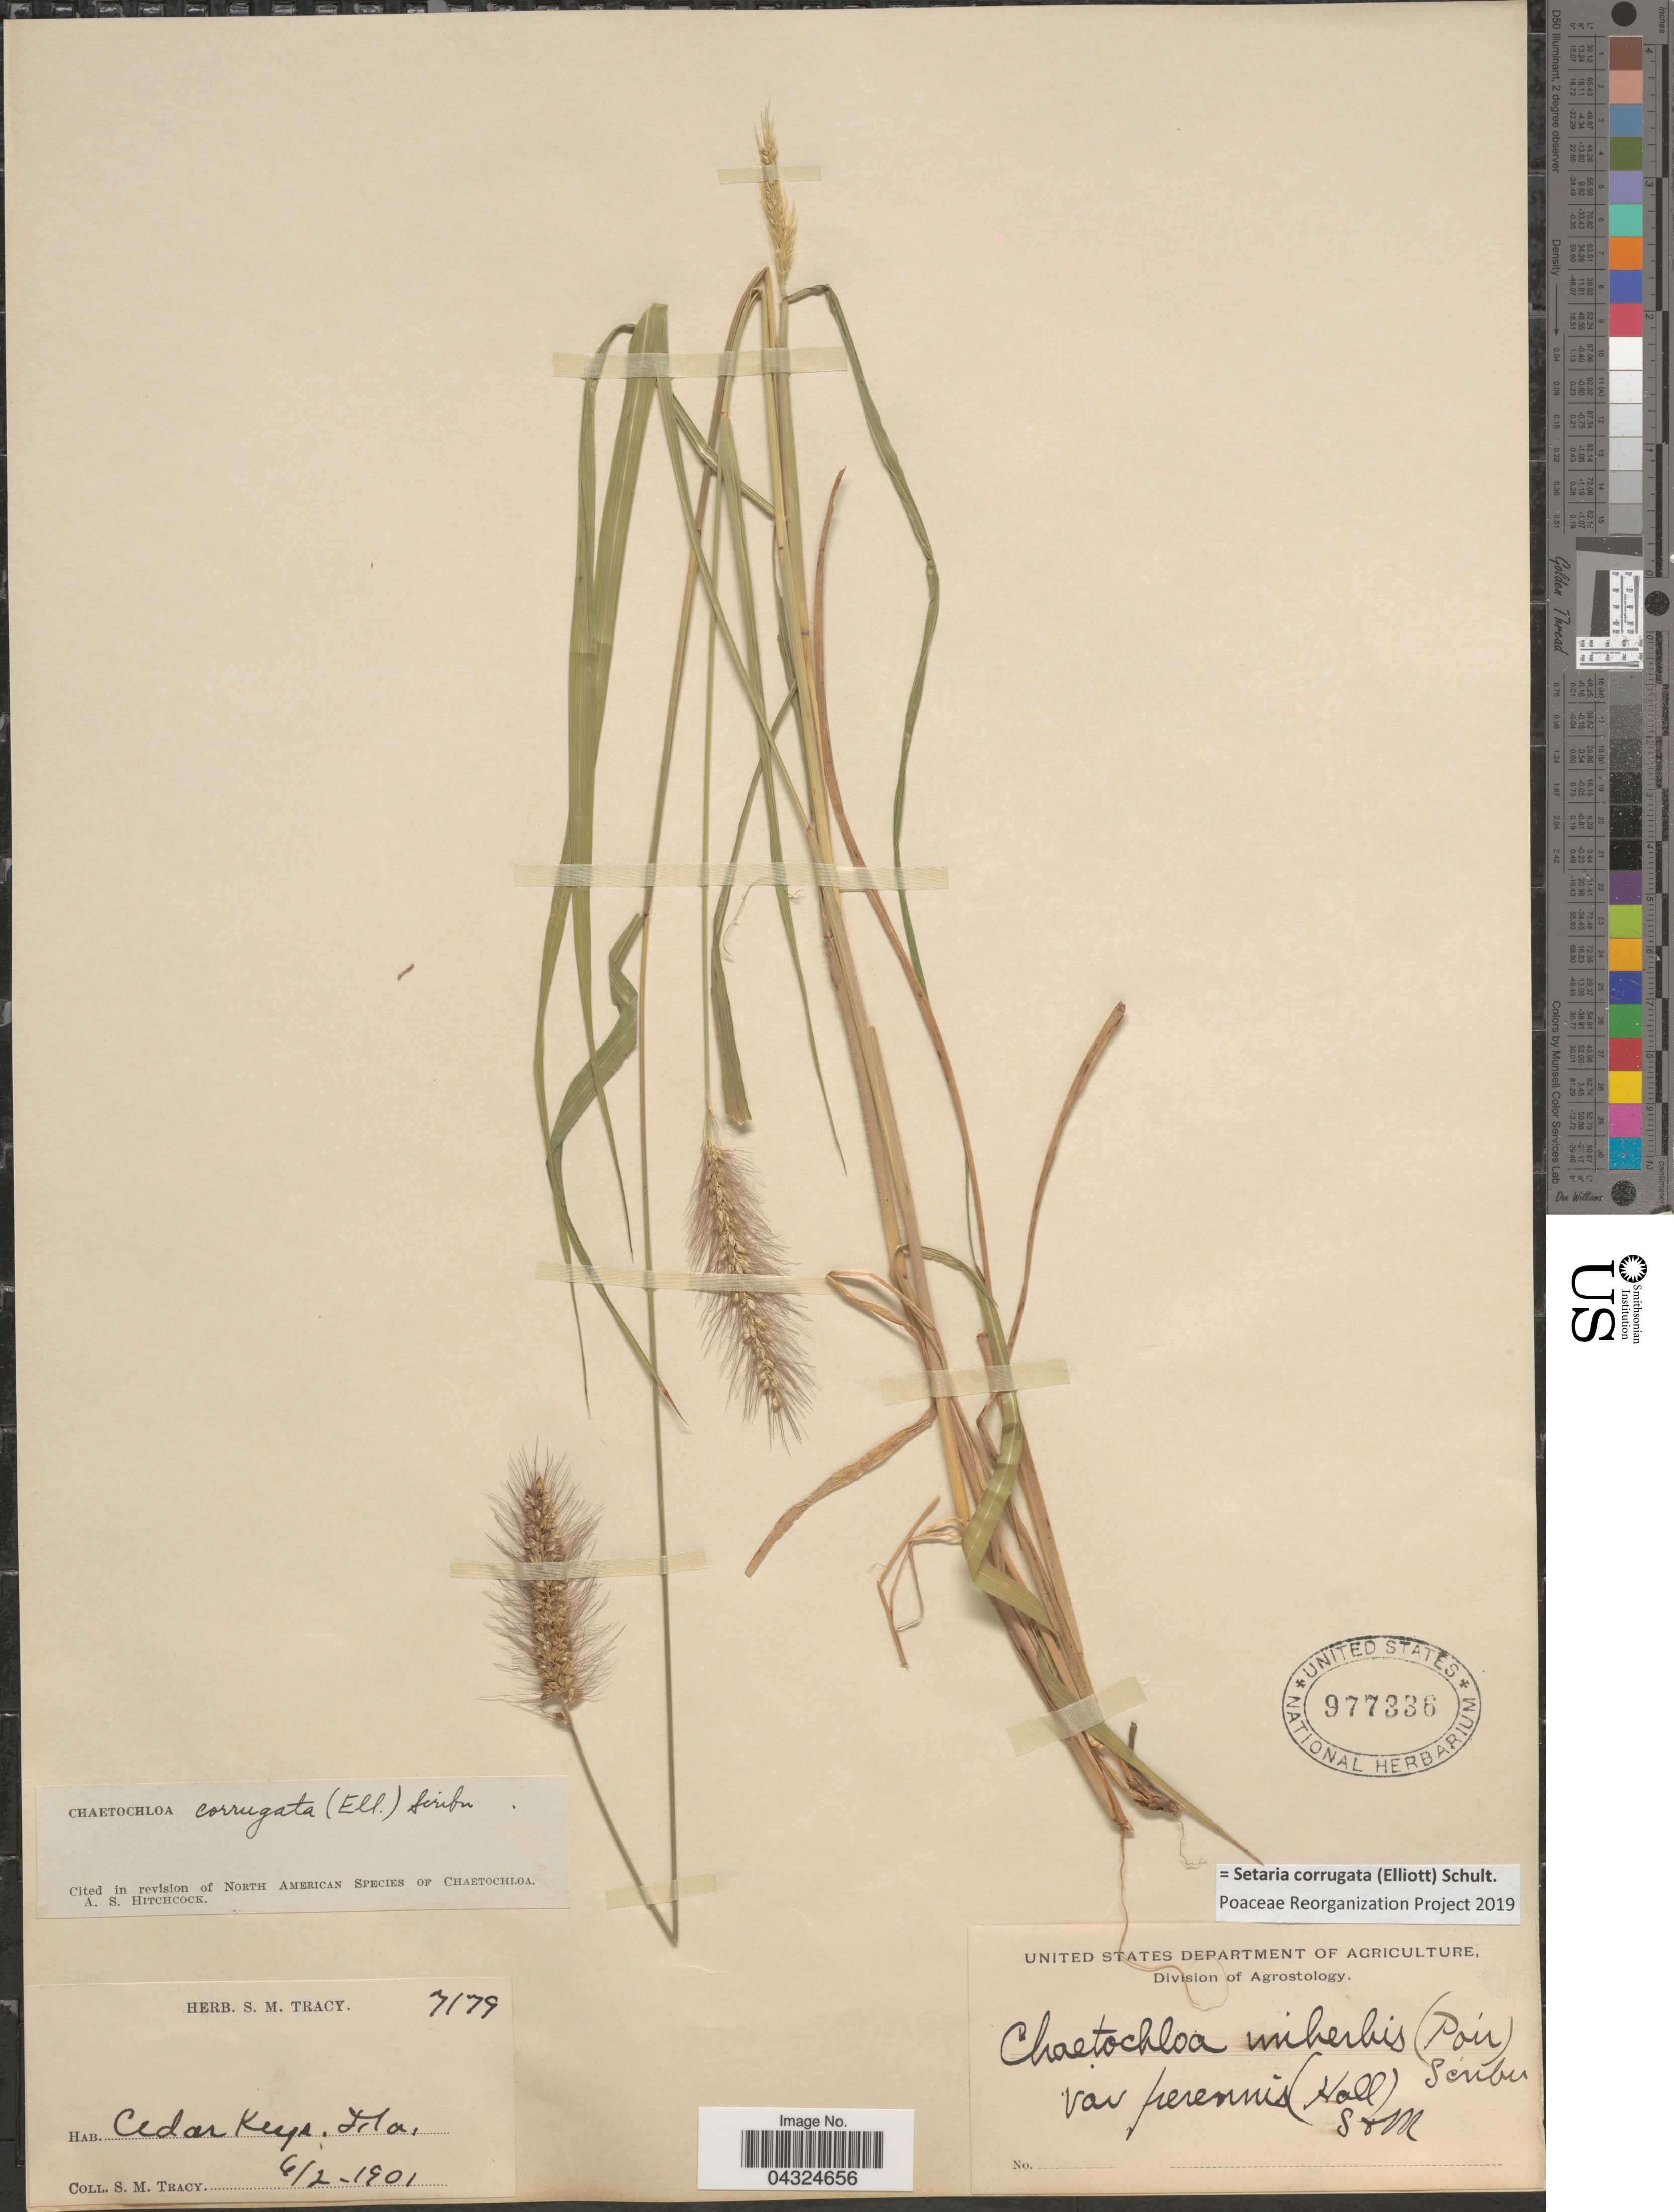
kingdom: Plantae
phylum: Tracheophyta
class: Liliopsida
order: Poales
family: Poaceae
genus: Setaria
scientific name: Setaria corrugata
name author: (Elliott) Schult.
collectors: S. M. Tracy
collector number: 7179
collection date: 1901-06-02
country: United States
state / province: Florida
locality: Cedar Keys.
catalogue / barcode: US 977336